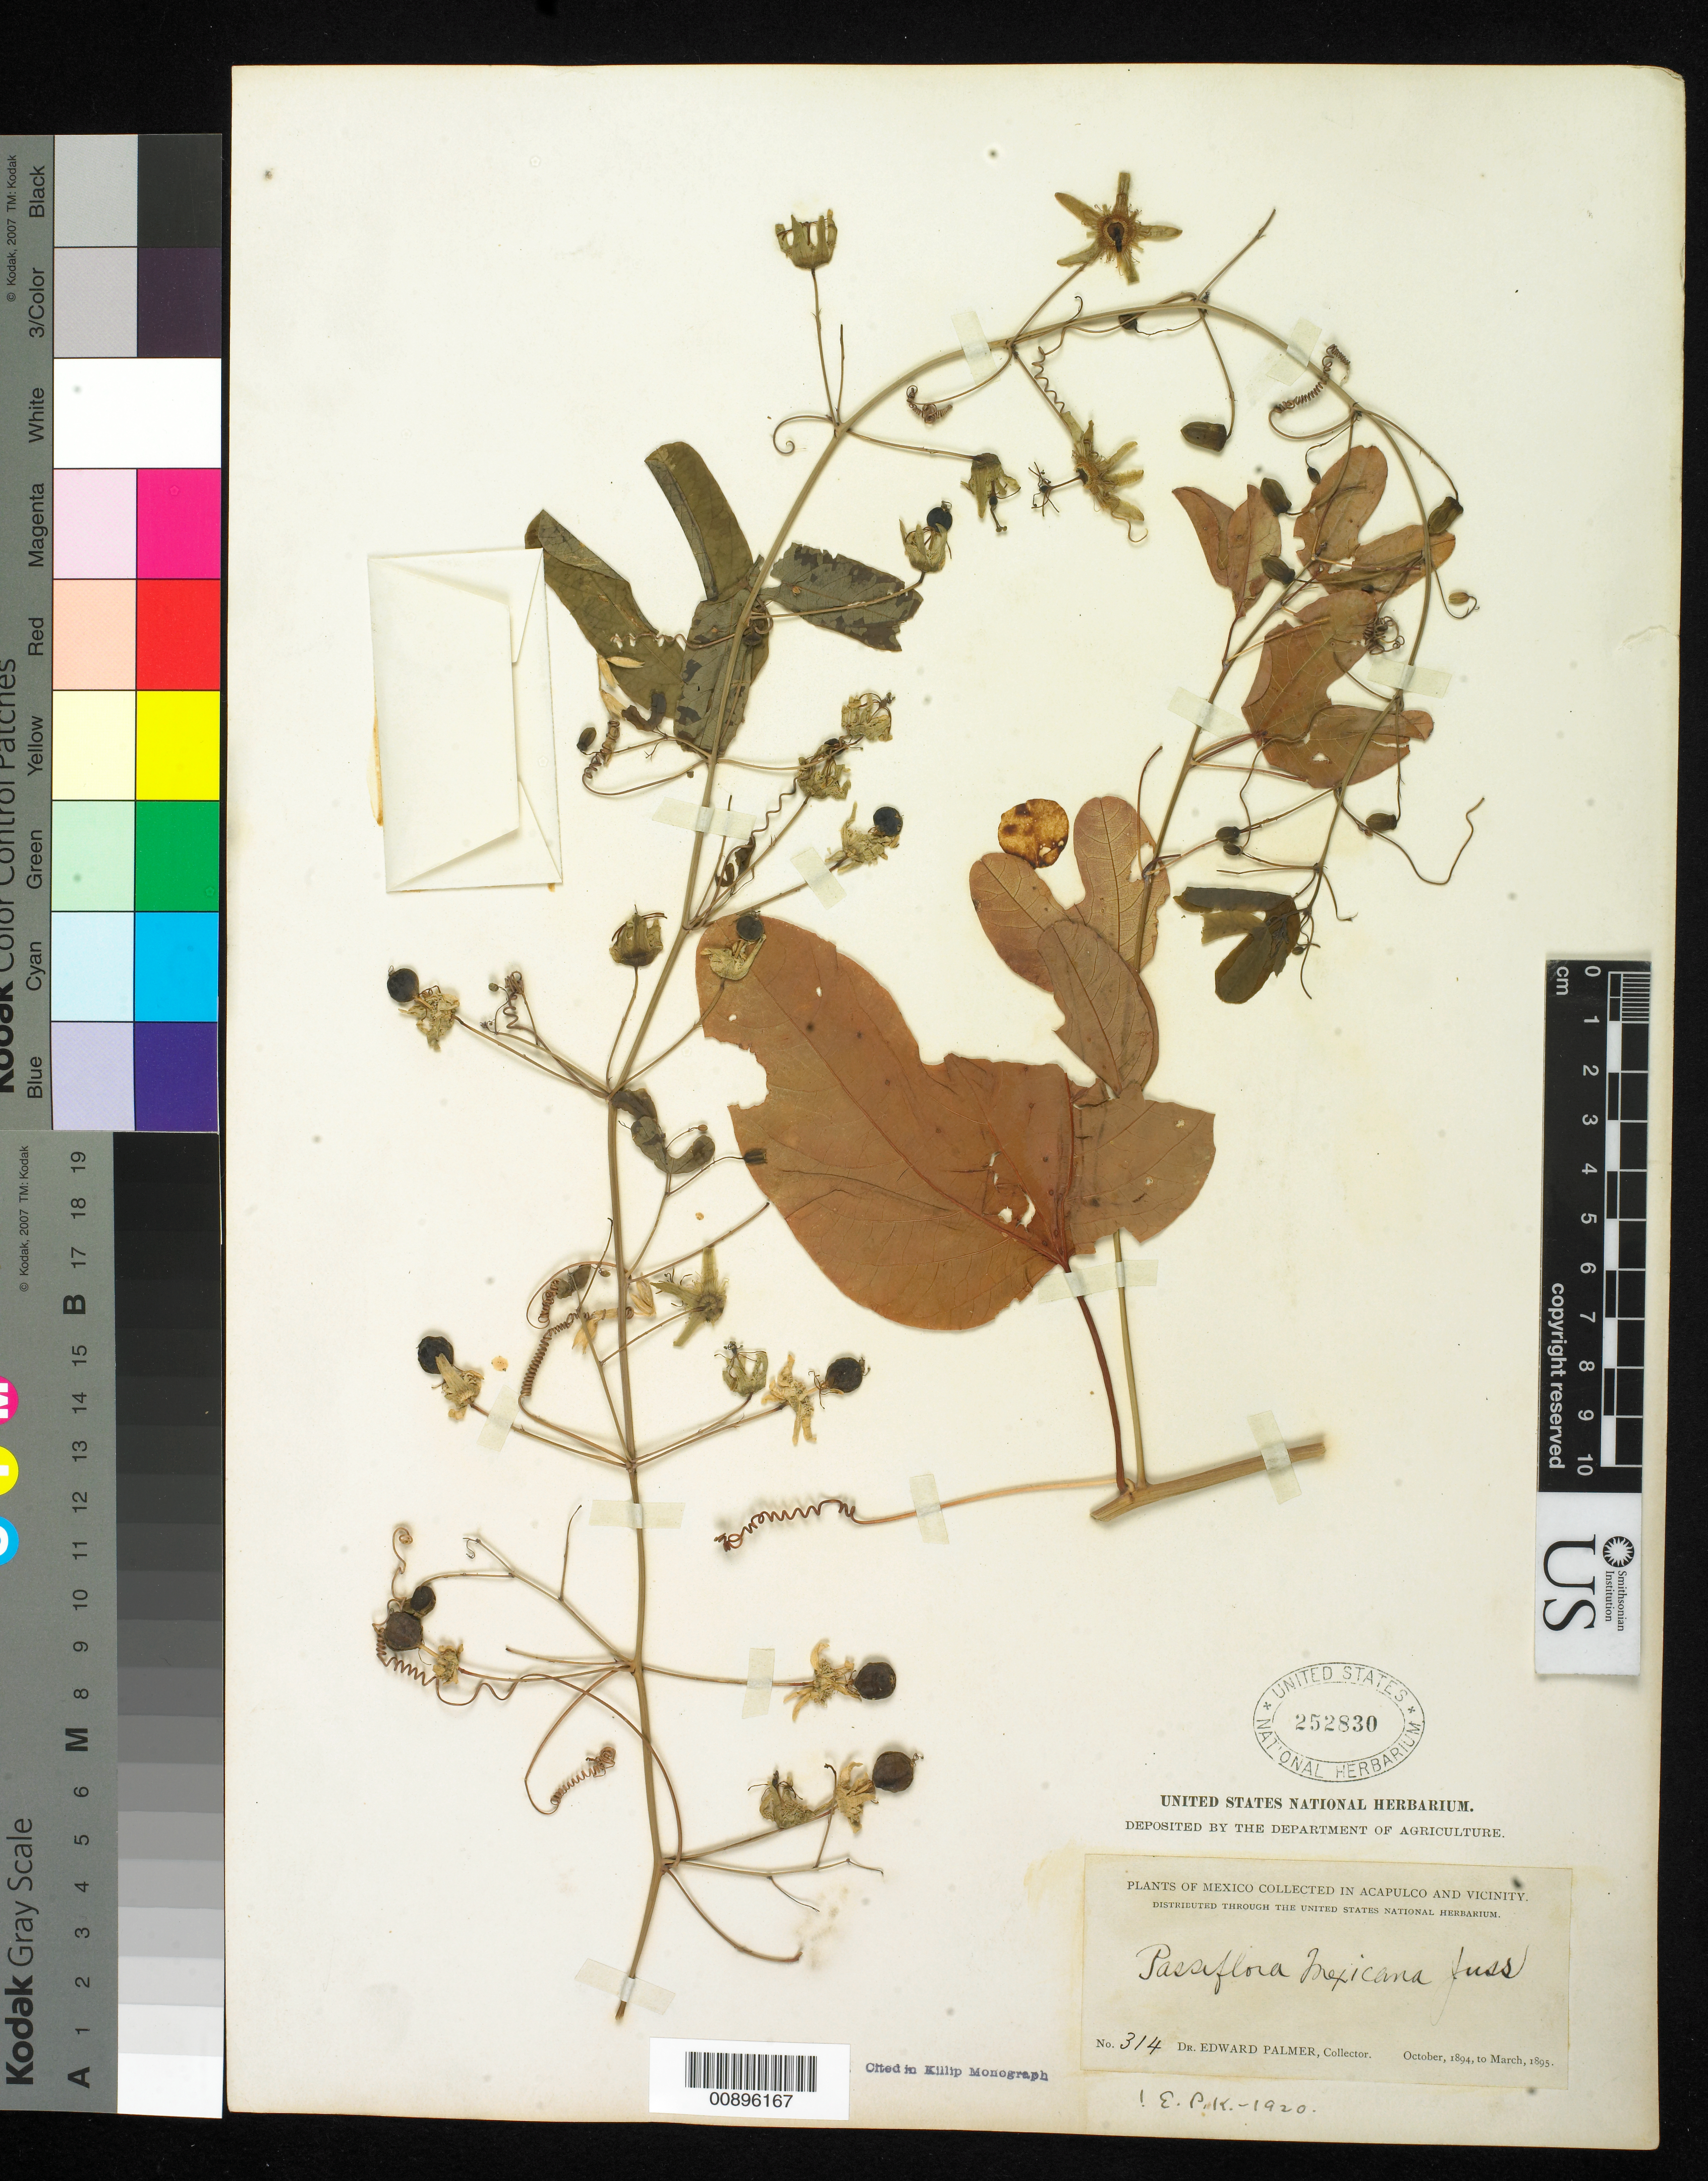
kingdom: Plantae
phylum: Tracheophyta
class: Magnoliopsida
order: Malpighiales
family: Passifloraceae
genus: Passiflora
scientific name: Passiflora mexicana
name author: Juss.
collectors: E. Palmer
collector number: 314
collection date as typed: Oct 1894 to -- Mar 1895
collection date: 1894-10/1895-03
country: Mexico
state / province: Guerrero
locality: Acapulco, Guerrero and vicinity.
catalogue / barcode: US 252830